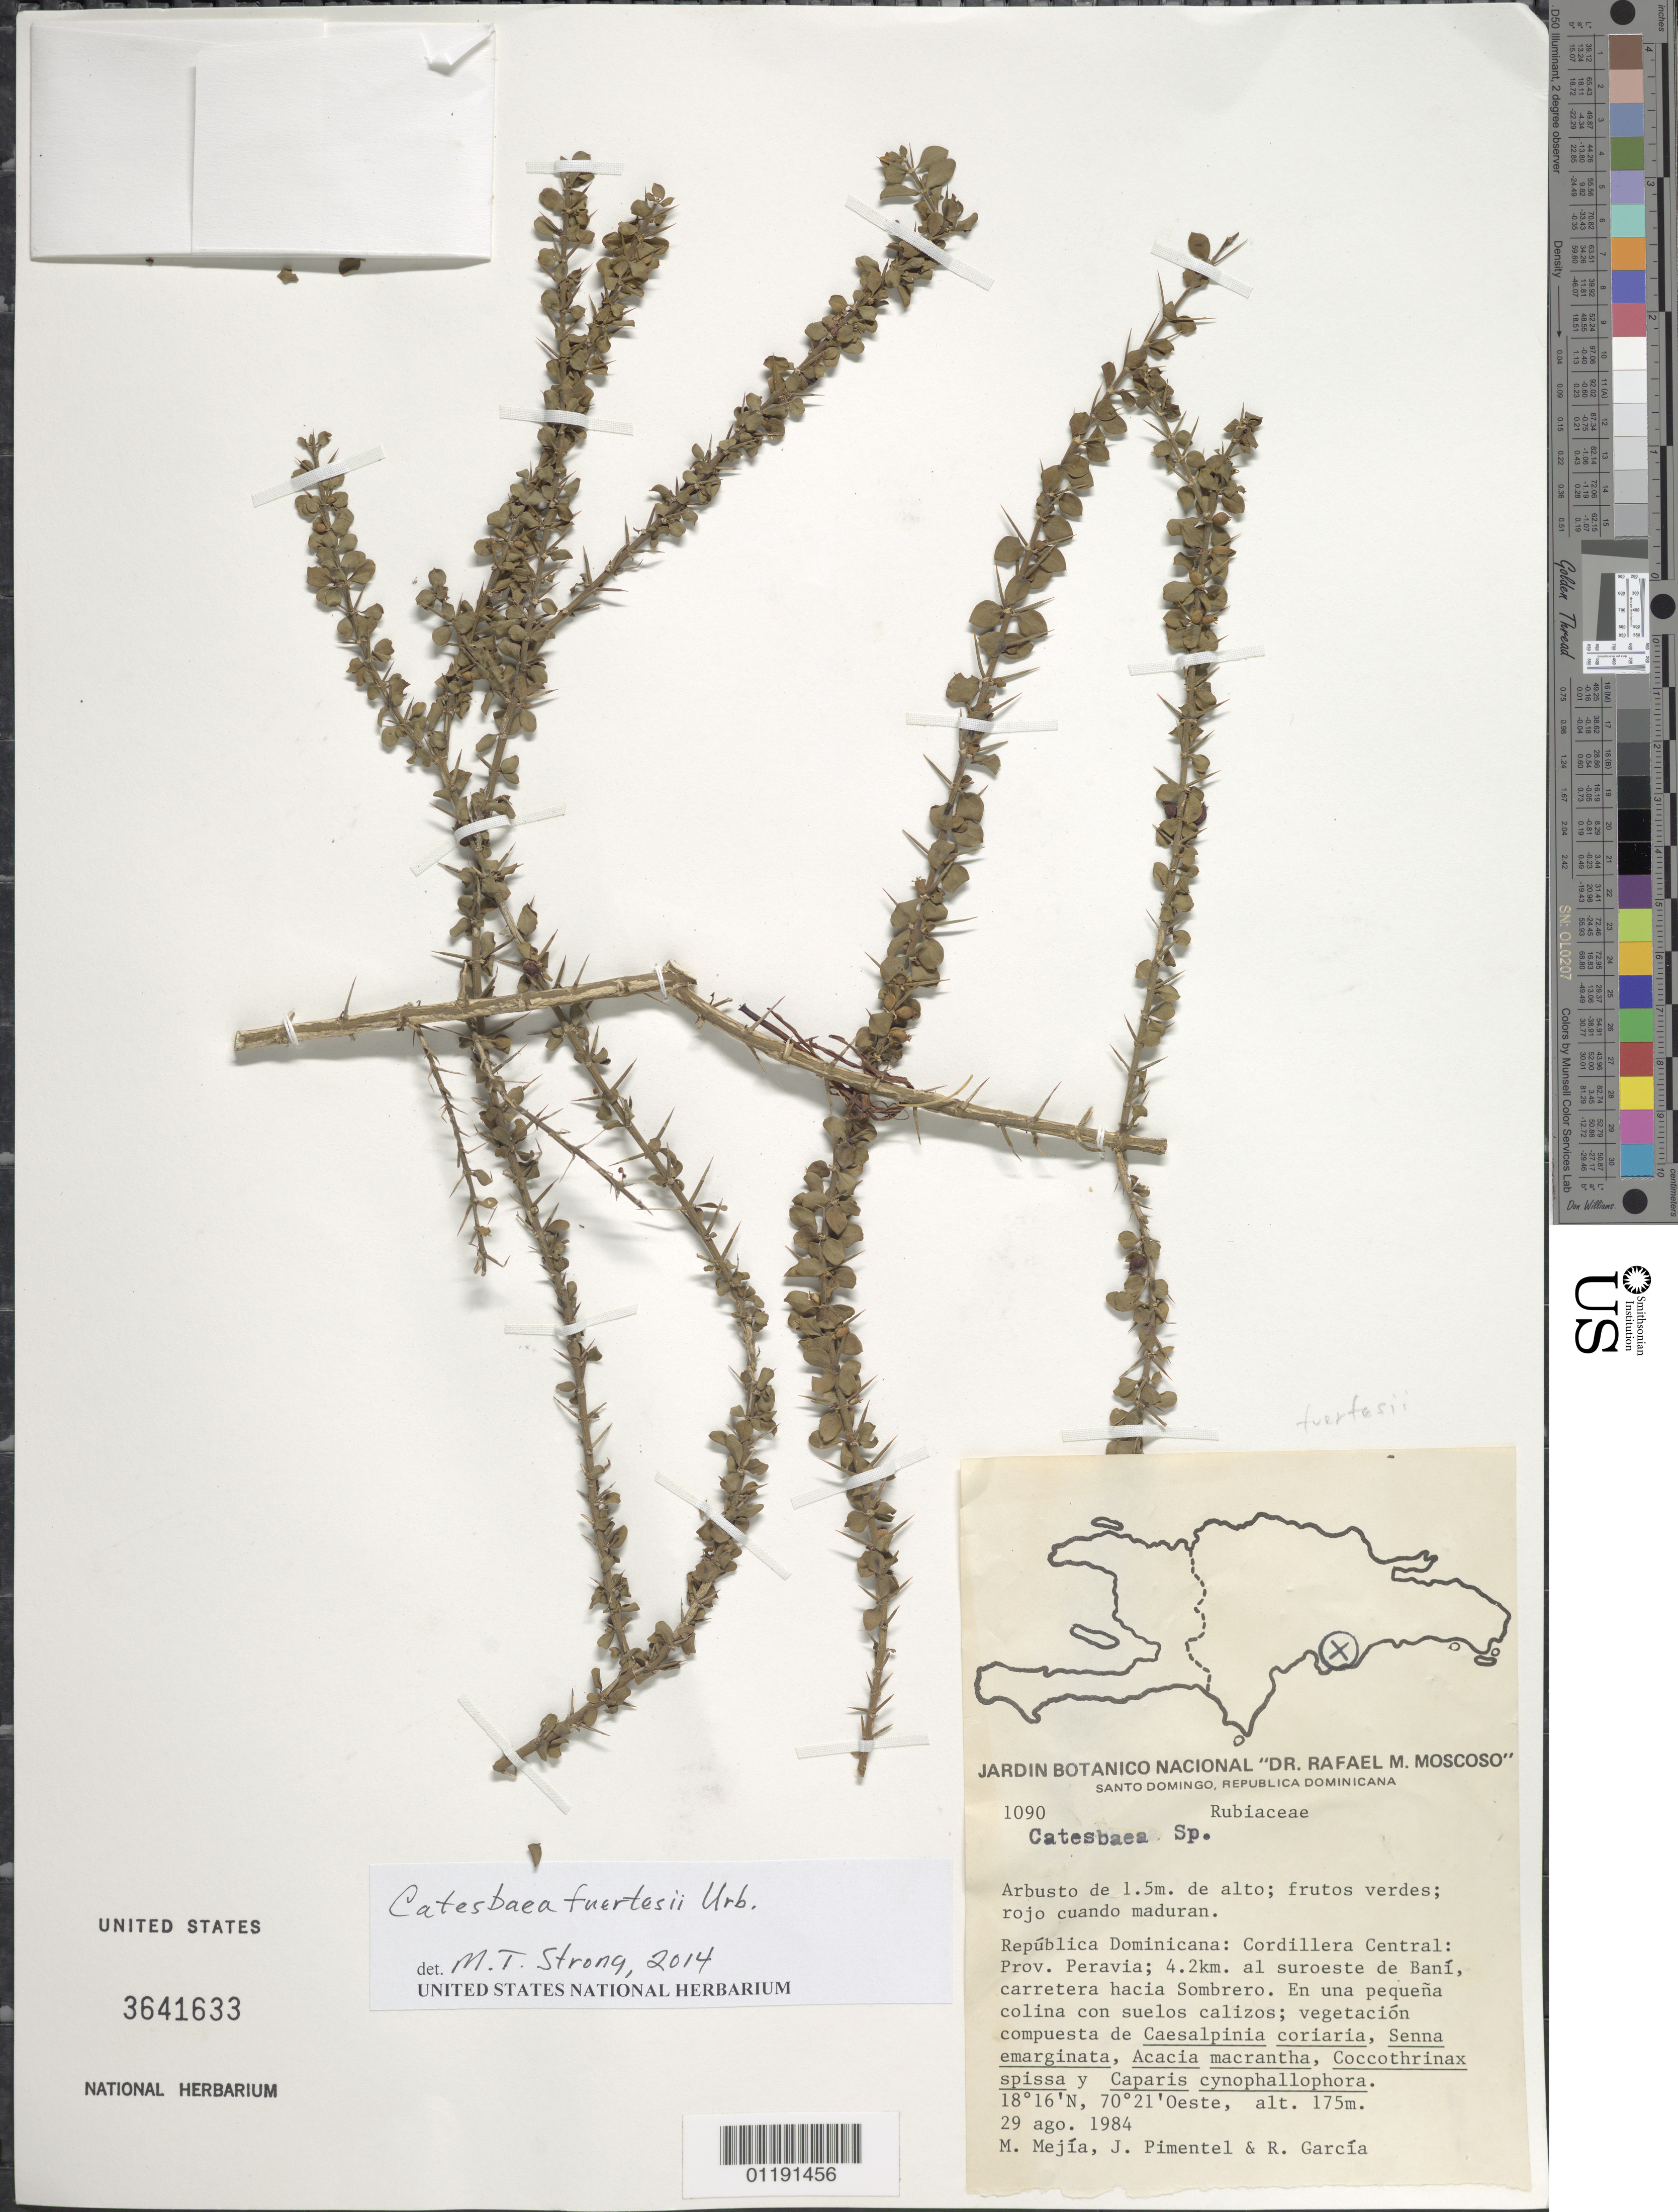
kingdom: Plantae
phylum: Tracheophyta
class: Magnoliopsida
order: Gentianales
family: Rubiaceae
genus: Catesbaea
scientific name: Catesbaea fuertesii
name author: Urb.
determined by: Strong, M. T., (US), Smithsonian Institution - National Museum of Natural History (UNITED STATES)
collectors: M. Mejia, J. Pimentel & R. G. García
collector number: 1090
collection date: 1984-08-29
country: Dominican Republic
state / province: Peravia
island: Hispaniola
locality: Cordillera Central: 4.2 km. SW of Baní, road to Sombrero. On a little hill with calcareous soils.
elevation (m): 175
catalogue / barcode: US 3641633